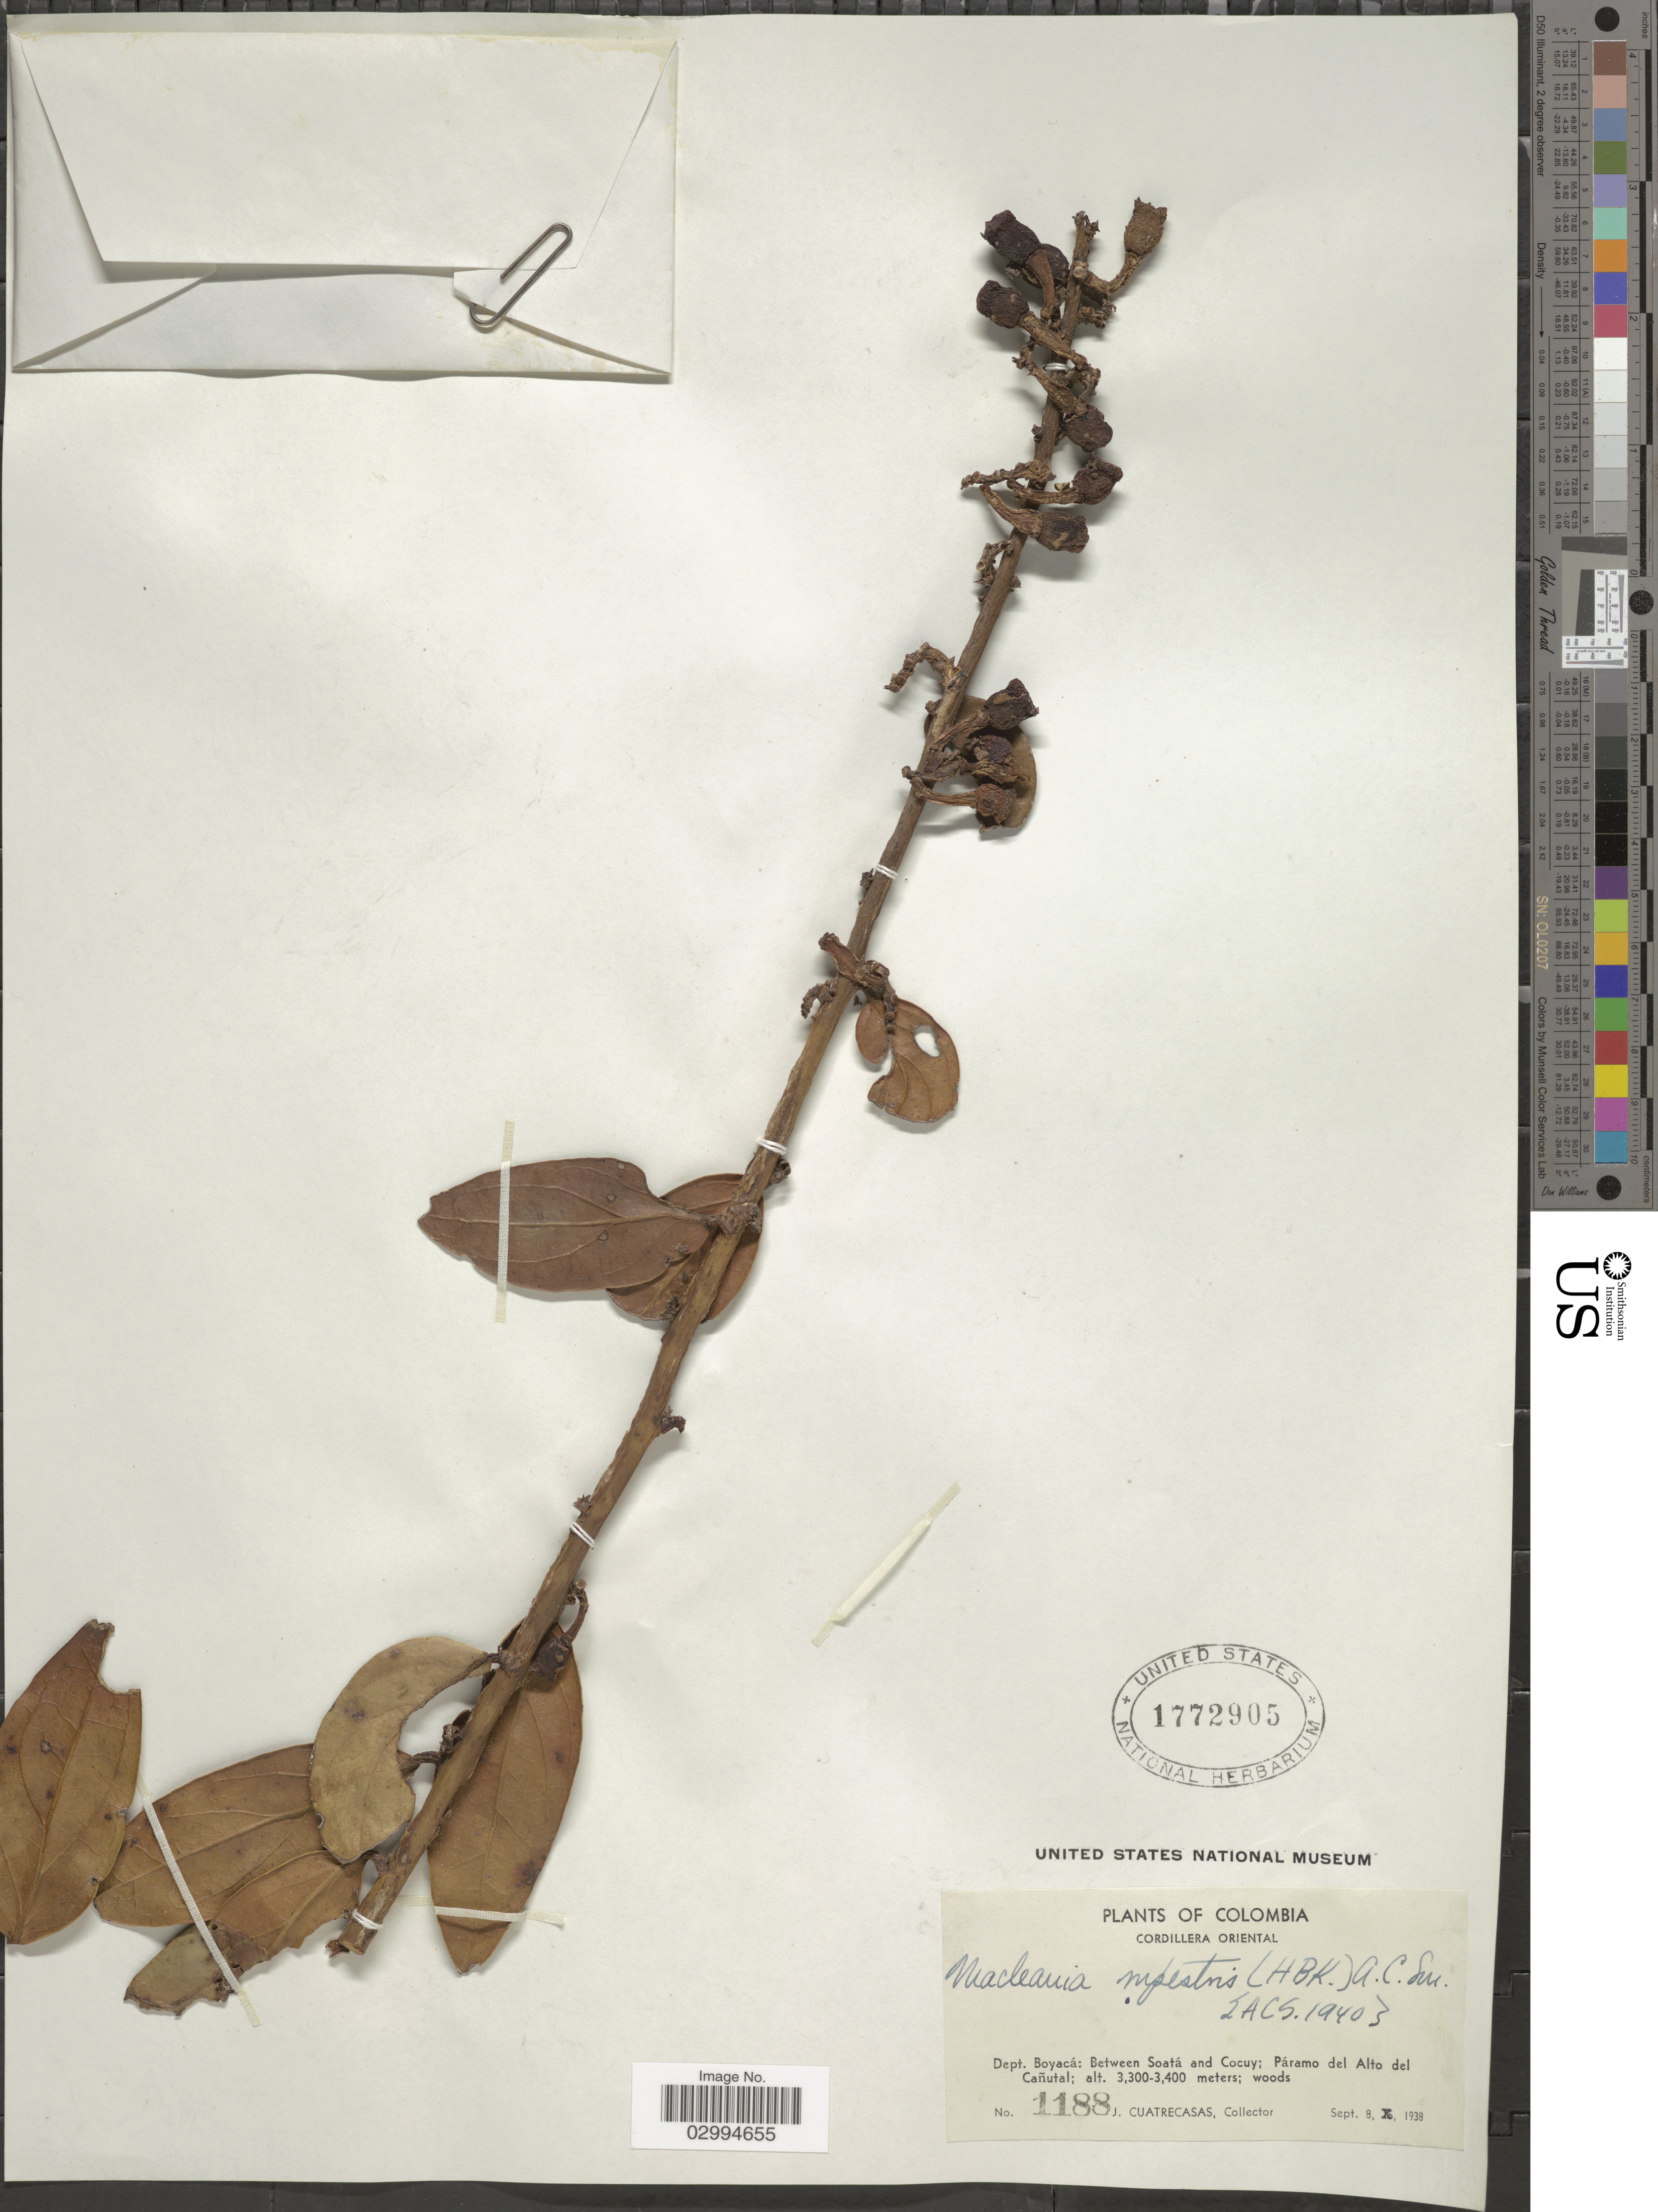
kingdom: Plantae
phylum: Tracheophyta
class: Magnoliopsida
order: Ericales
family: Ericaceae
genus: Macleania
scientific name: Macleania rupestris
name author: (Kunth) A.C. Sm.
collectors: J. Cuatrecasas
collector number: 1188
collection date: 1938-09-08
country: Colombia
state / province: Boyacá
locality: Cordillera Oriental. Dept. Boyacá: Between Soatá and Cocuy; Páramo del Alto del Cañutal.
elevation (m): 3300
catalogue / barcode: US 1772905